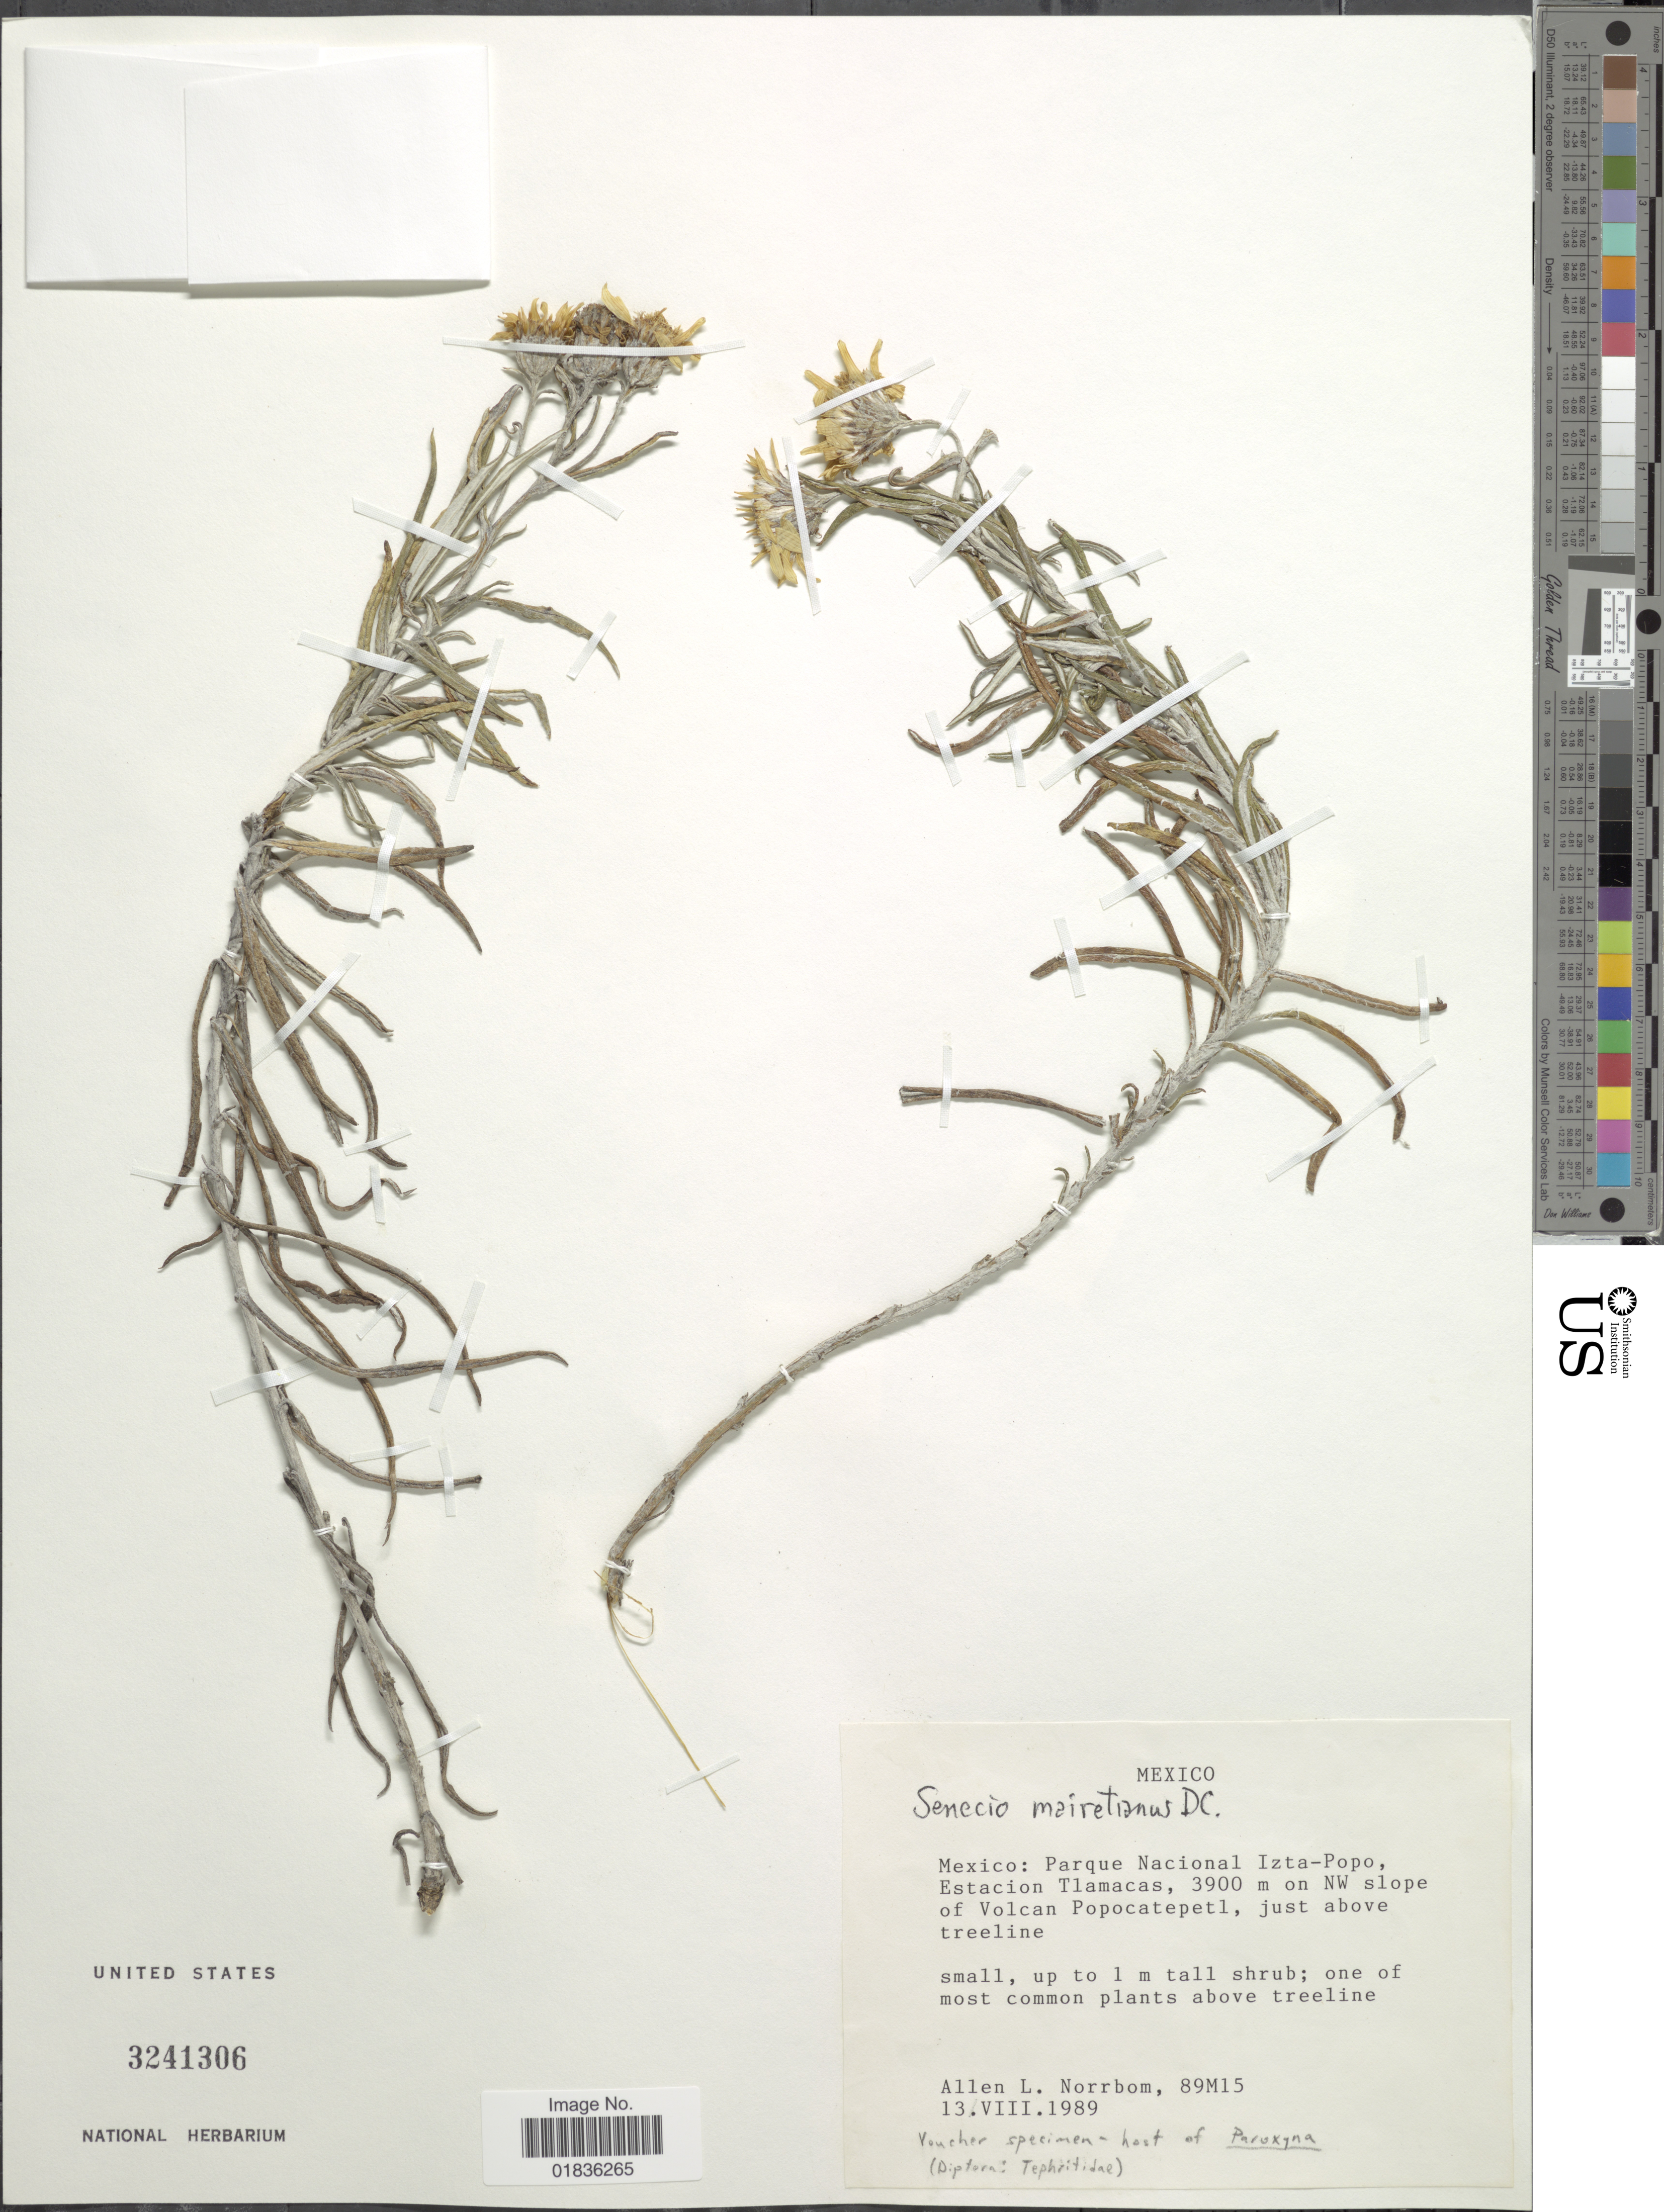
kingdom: Plantae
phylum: Tracheophyta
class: Magnoliopsida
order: Asterales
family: Asteraceae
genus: Senecio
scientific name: Senecio mairetianus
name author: DC.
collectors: A. L. Norrbom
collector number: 89M15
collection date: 1989-08-13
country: Mexico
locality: Parque Nacional Izta-Popo, Estacion Tlamacas, on NW slope of Volcan Popocatepetl, just above treeline.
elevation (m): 3900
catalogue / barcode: US 3241306